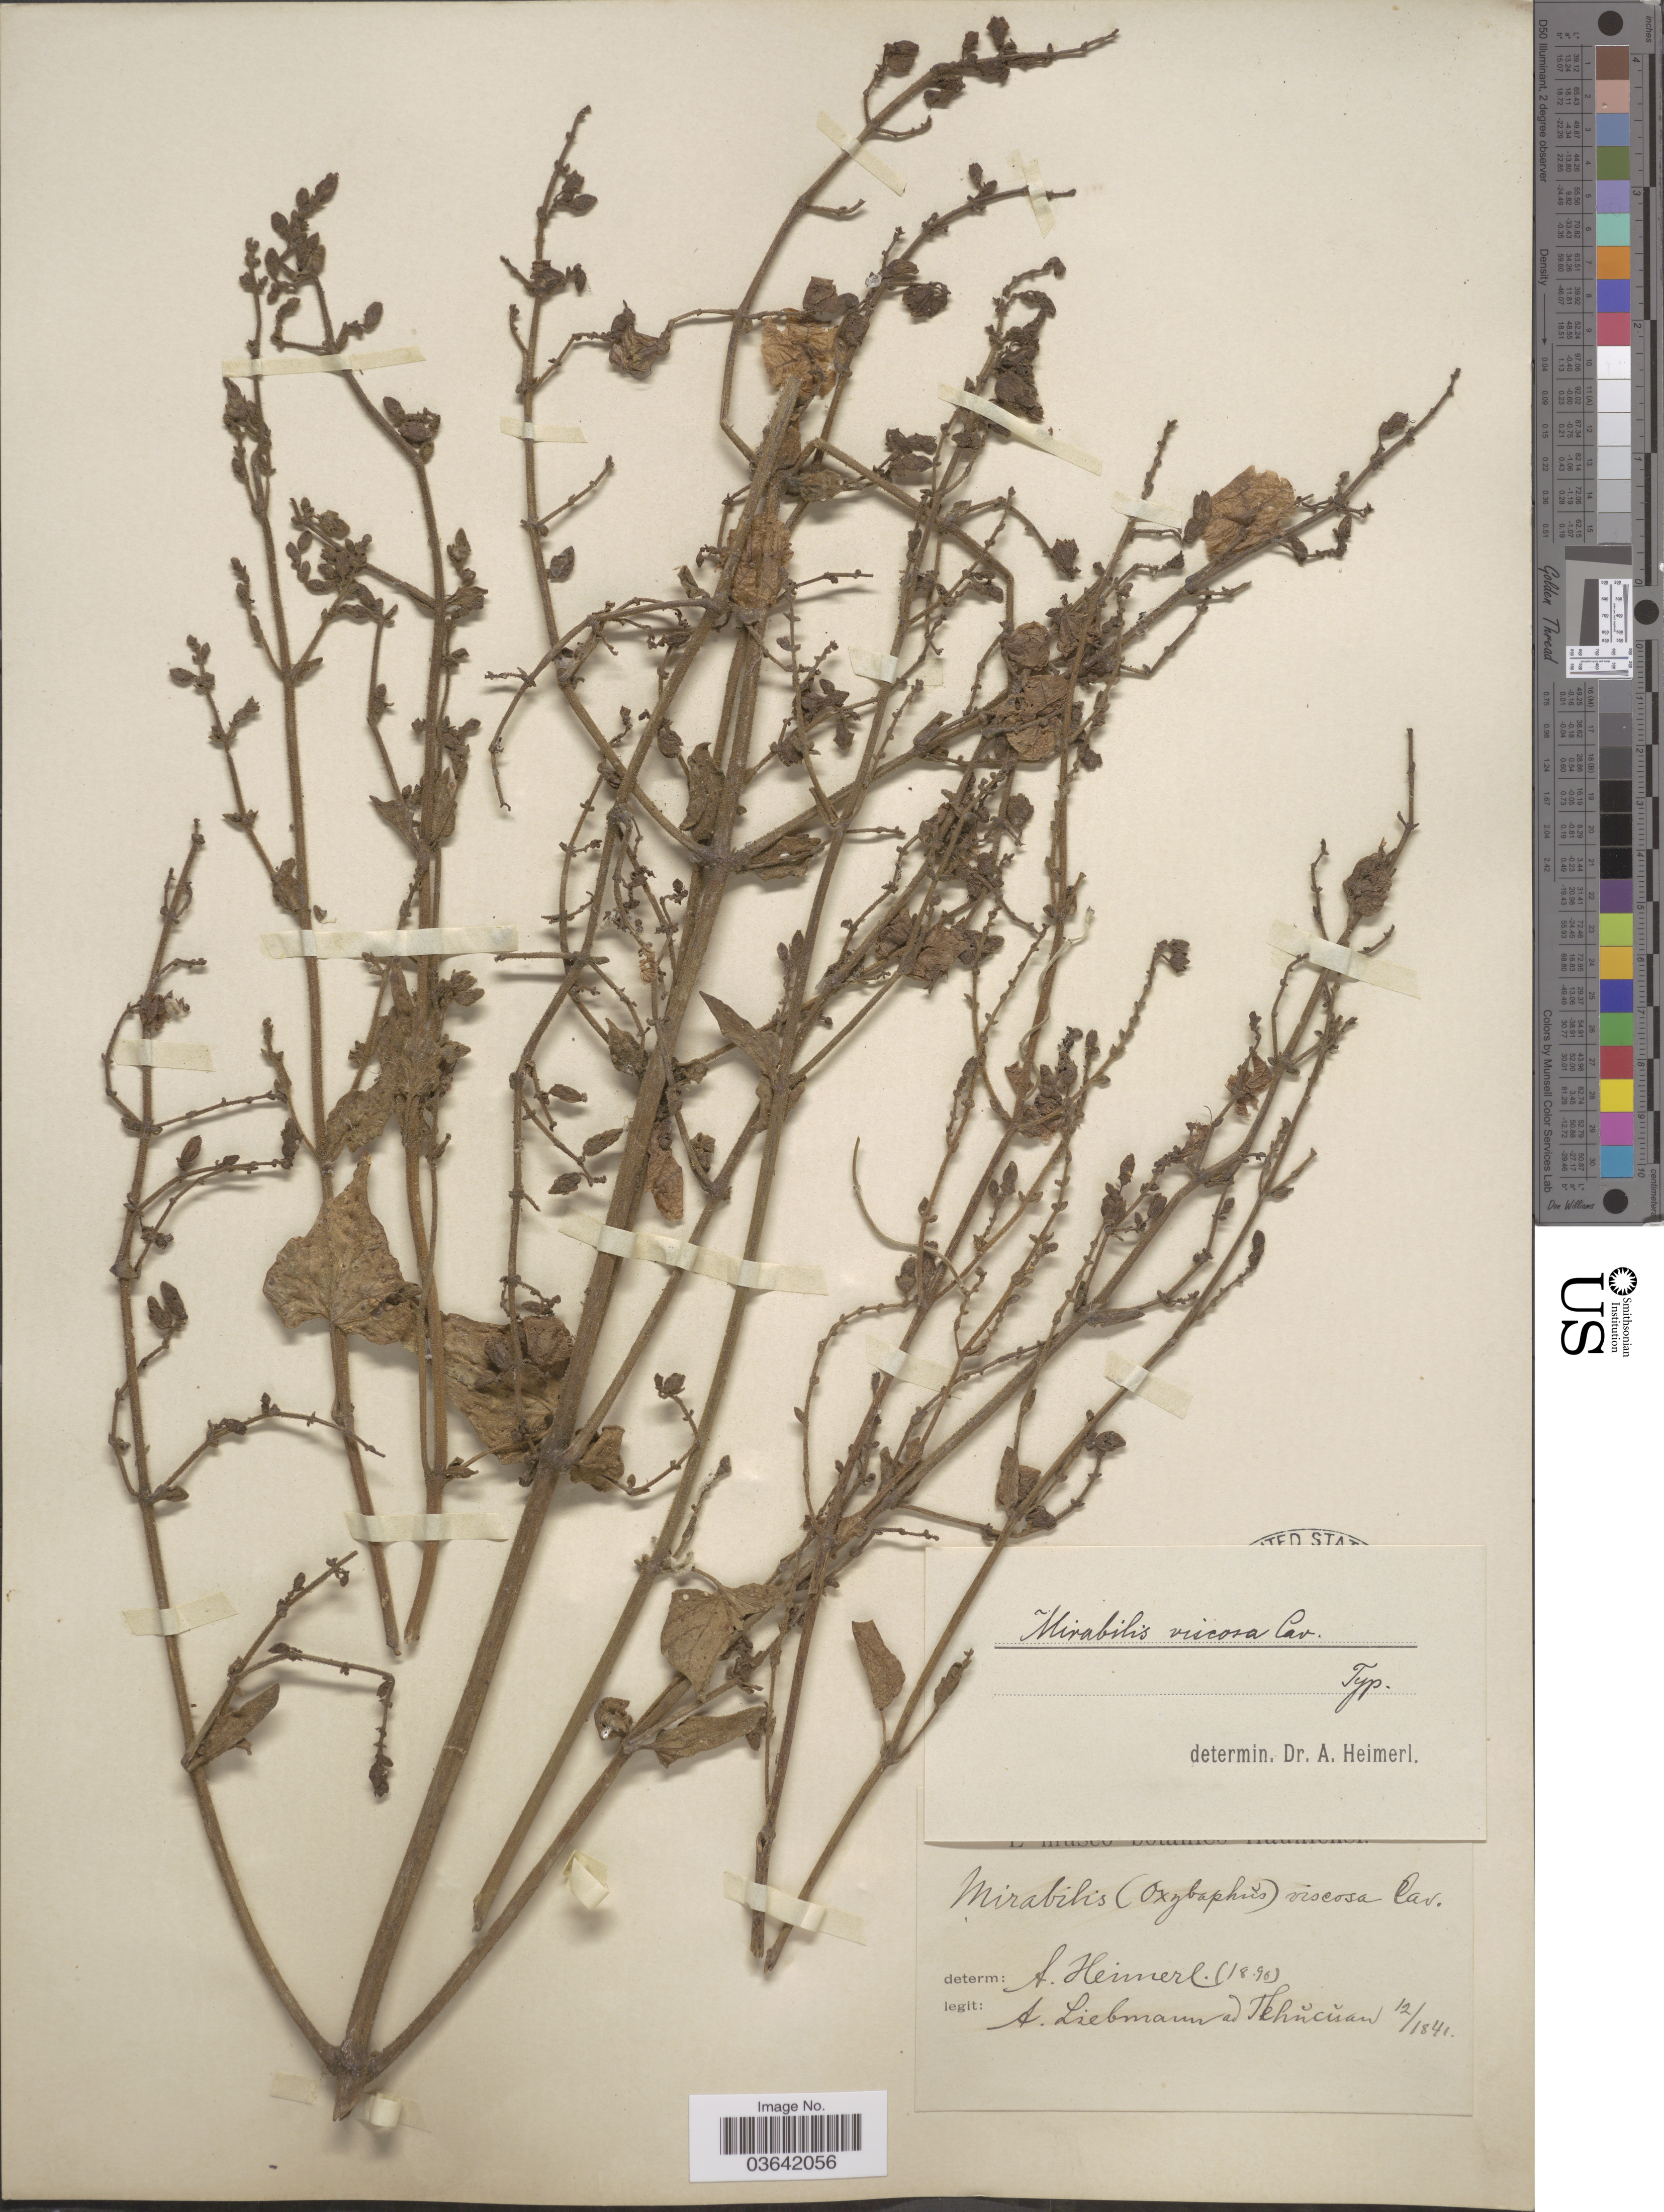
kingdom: Plantae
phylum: Tracheophyta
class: Magnoliopsida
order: Caryophyllales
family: Nyctaginaceae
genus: Mirabilis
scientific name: Mirabilis viscosa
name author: Cav.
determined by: Strong, Mark T., (BOT), Smithsonian Institution - National Museum of Natural History (UNITED STATES)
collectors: A. Liebmann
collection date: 1841-12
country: Mexico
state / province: Puebla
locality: Tehuacan.